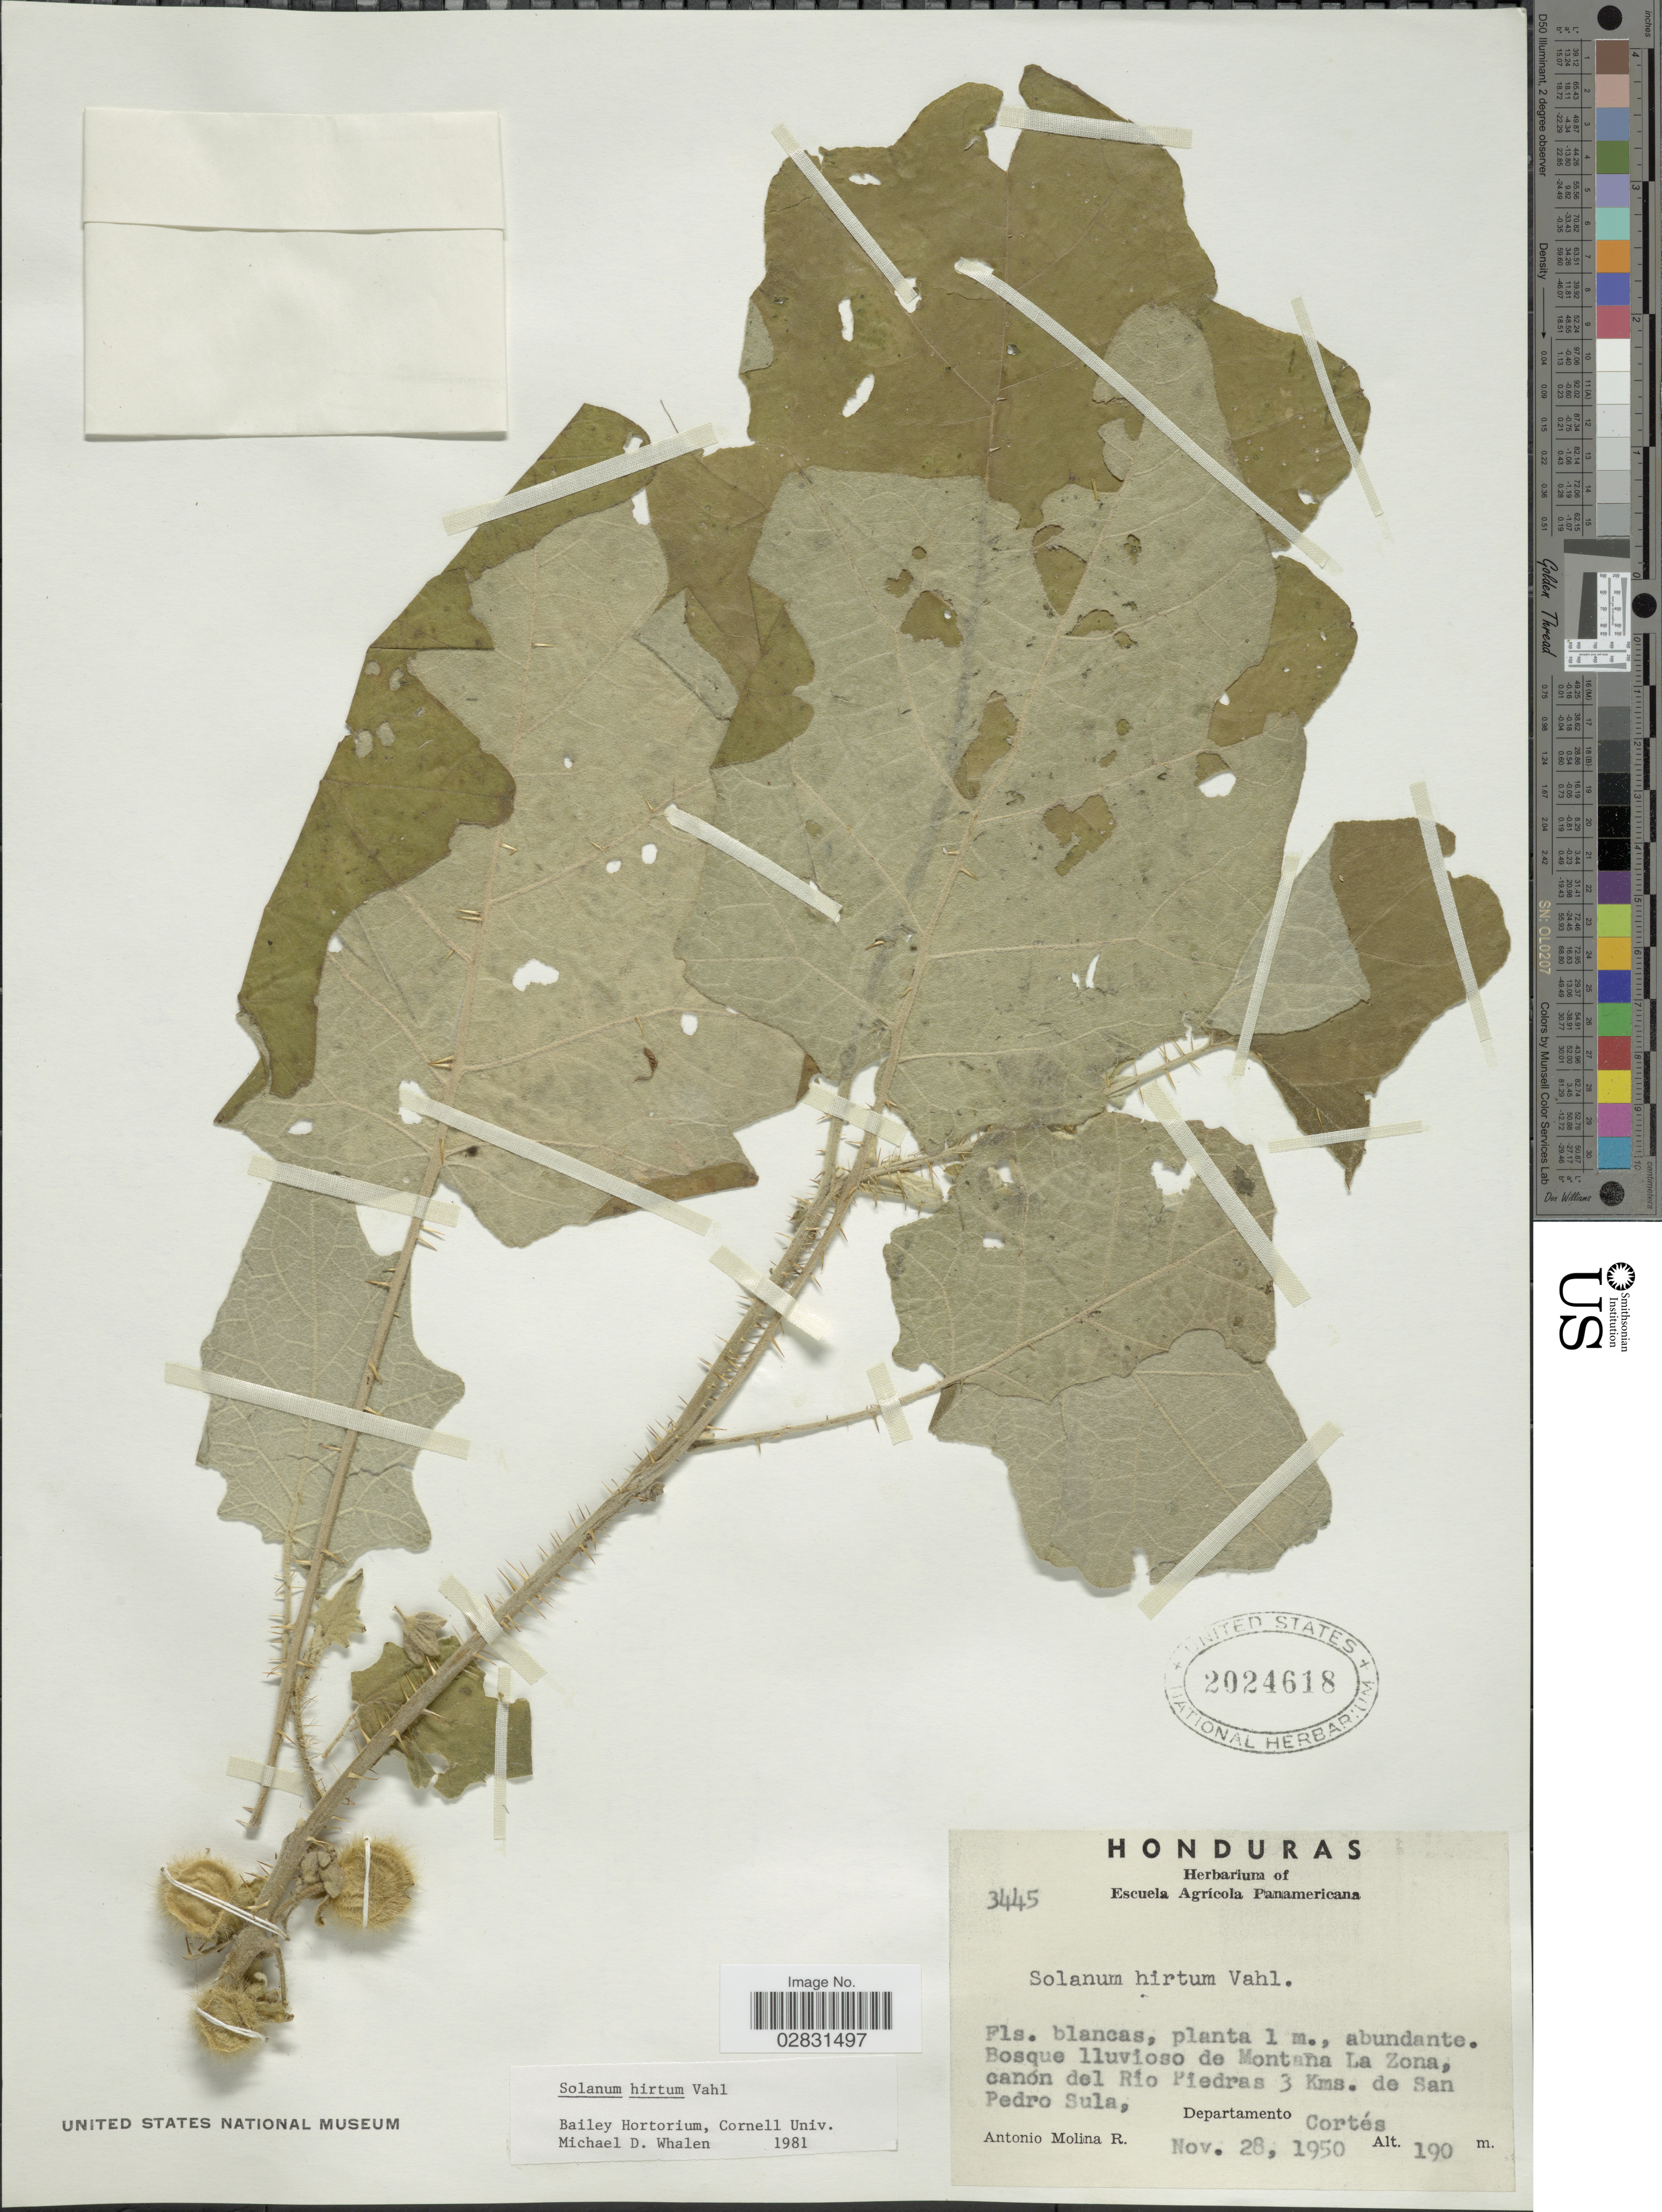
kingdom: Plantae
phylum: Tracheophyta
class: Magnoliopsida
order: Solanales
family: Solanaceae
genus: Solanum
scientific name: Solanum hirtum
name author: Vahl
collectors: A. Molina R.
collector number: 3445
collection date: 1950-11-28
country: Honduras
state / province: Cortés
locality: Bosque lluvioso de Montana la Zona, canón del Rio Piedras 3 Kms. de San Pedro Sula, Departamento Cortés.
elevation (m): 190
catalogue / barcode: US 2024618